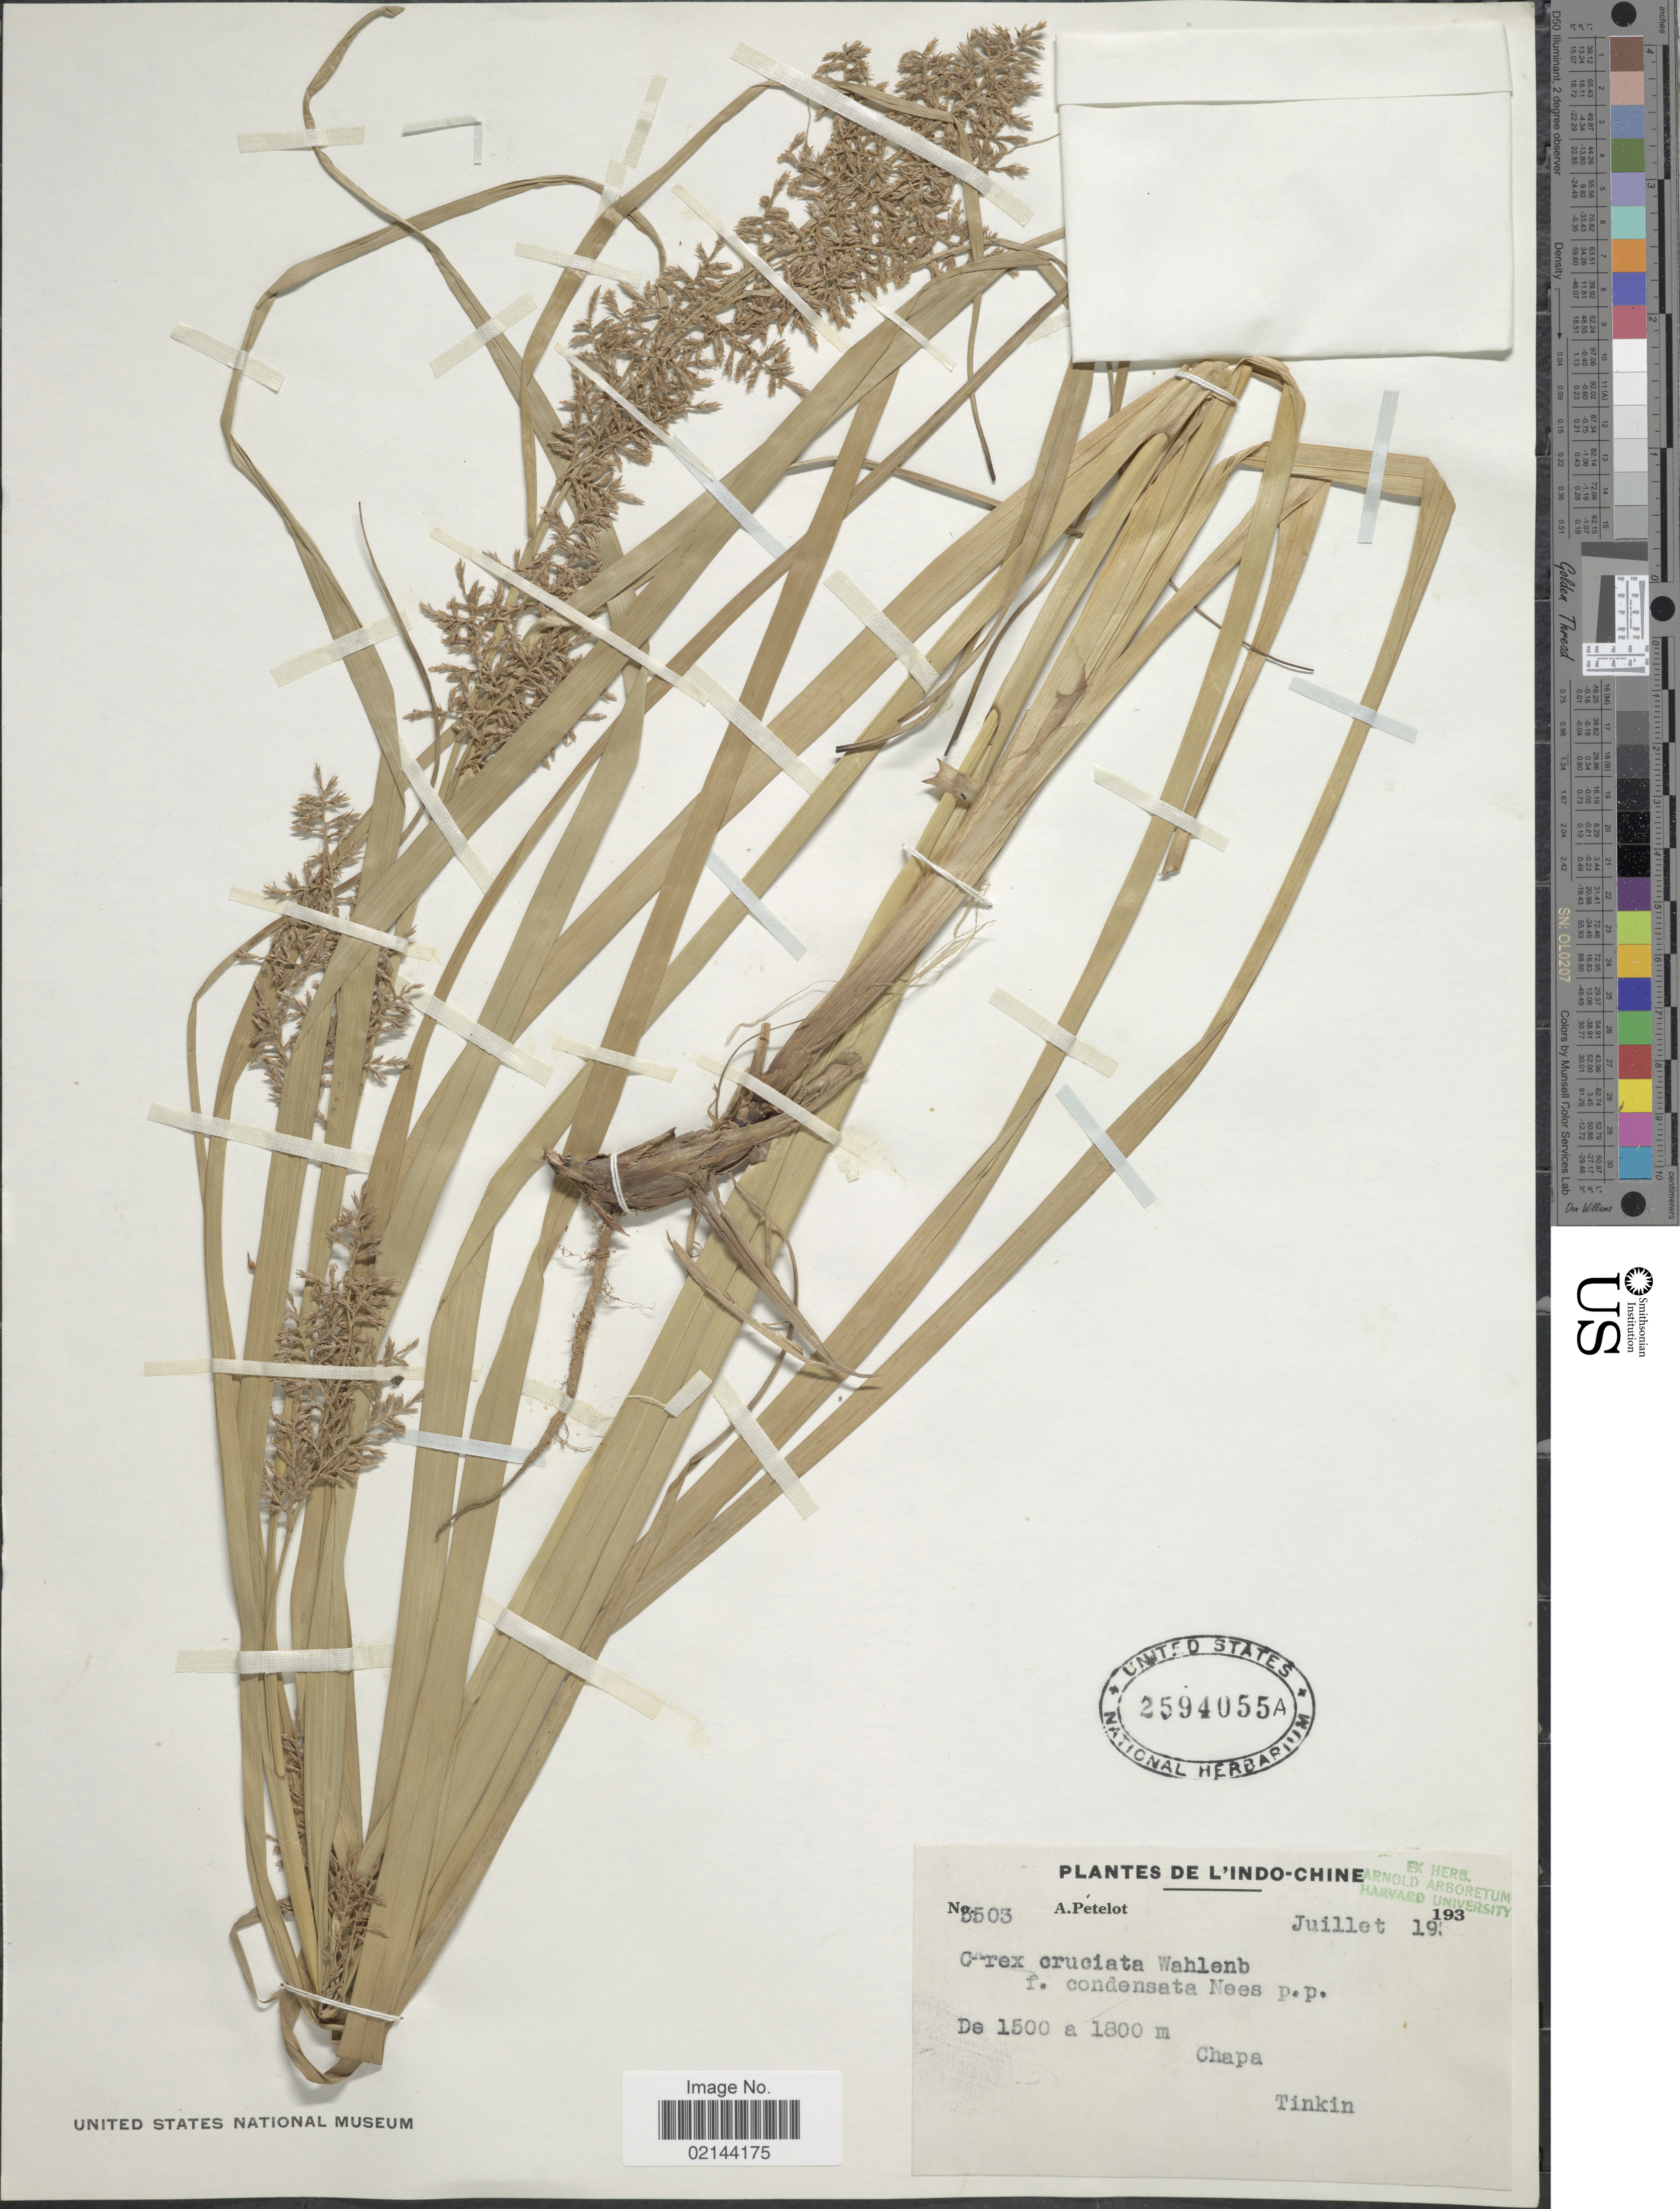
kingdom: Plantae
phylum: Tracheophyta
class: Liliopsida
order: Poales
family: Cyperaceae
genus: Carex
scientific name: Carex cruciata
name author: Wahlenb.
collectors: A. Petelot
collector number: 3503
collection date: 1993-07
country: Vietnam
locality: De L'Indo-Chine, Chapa, Tinkin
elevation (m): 1500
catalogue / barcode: US 2594055A